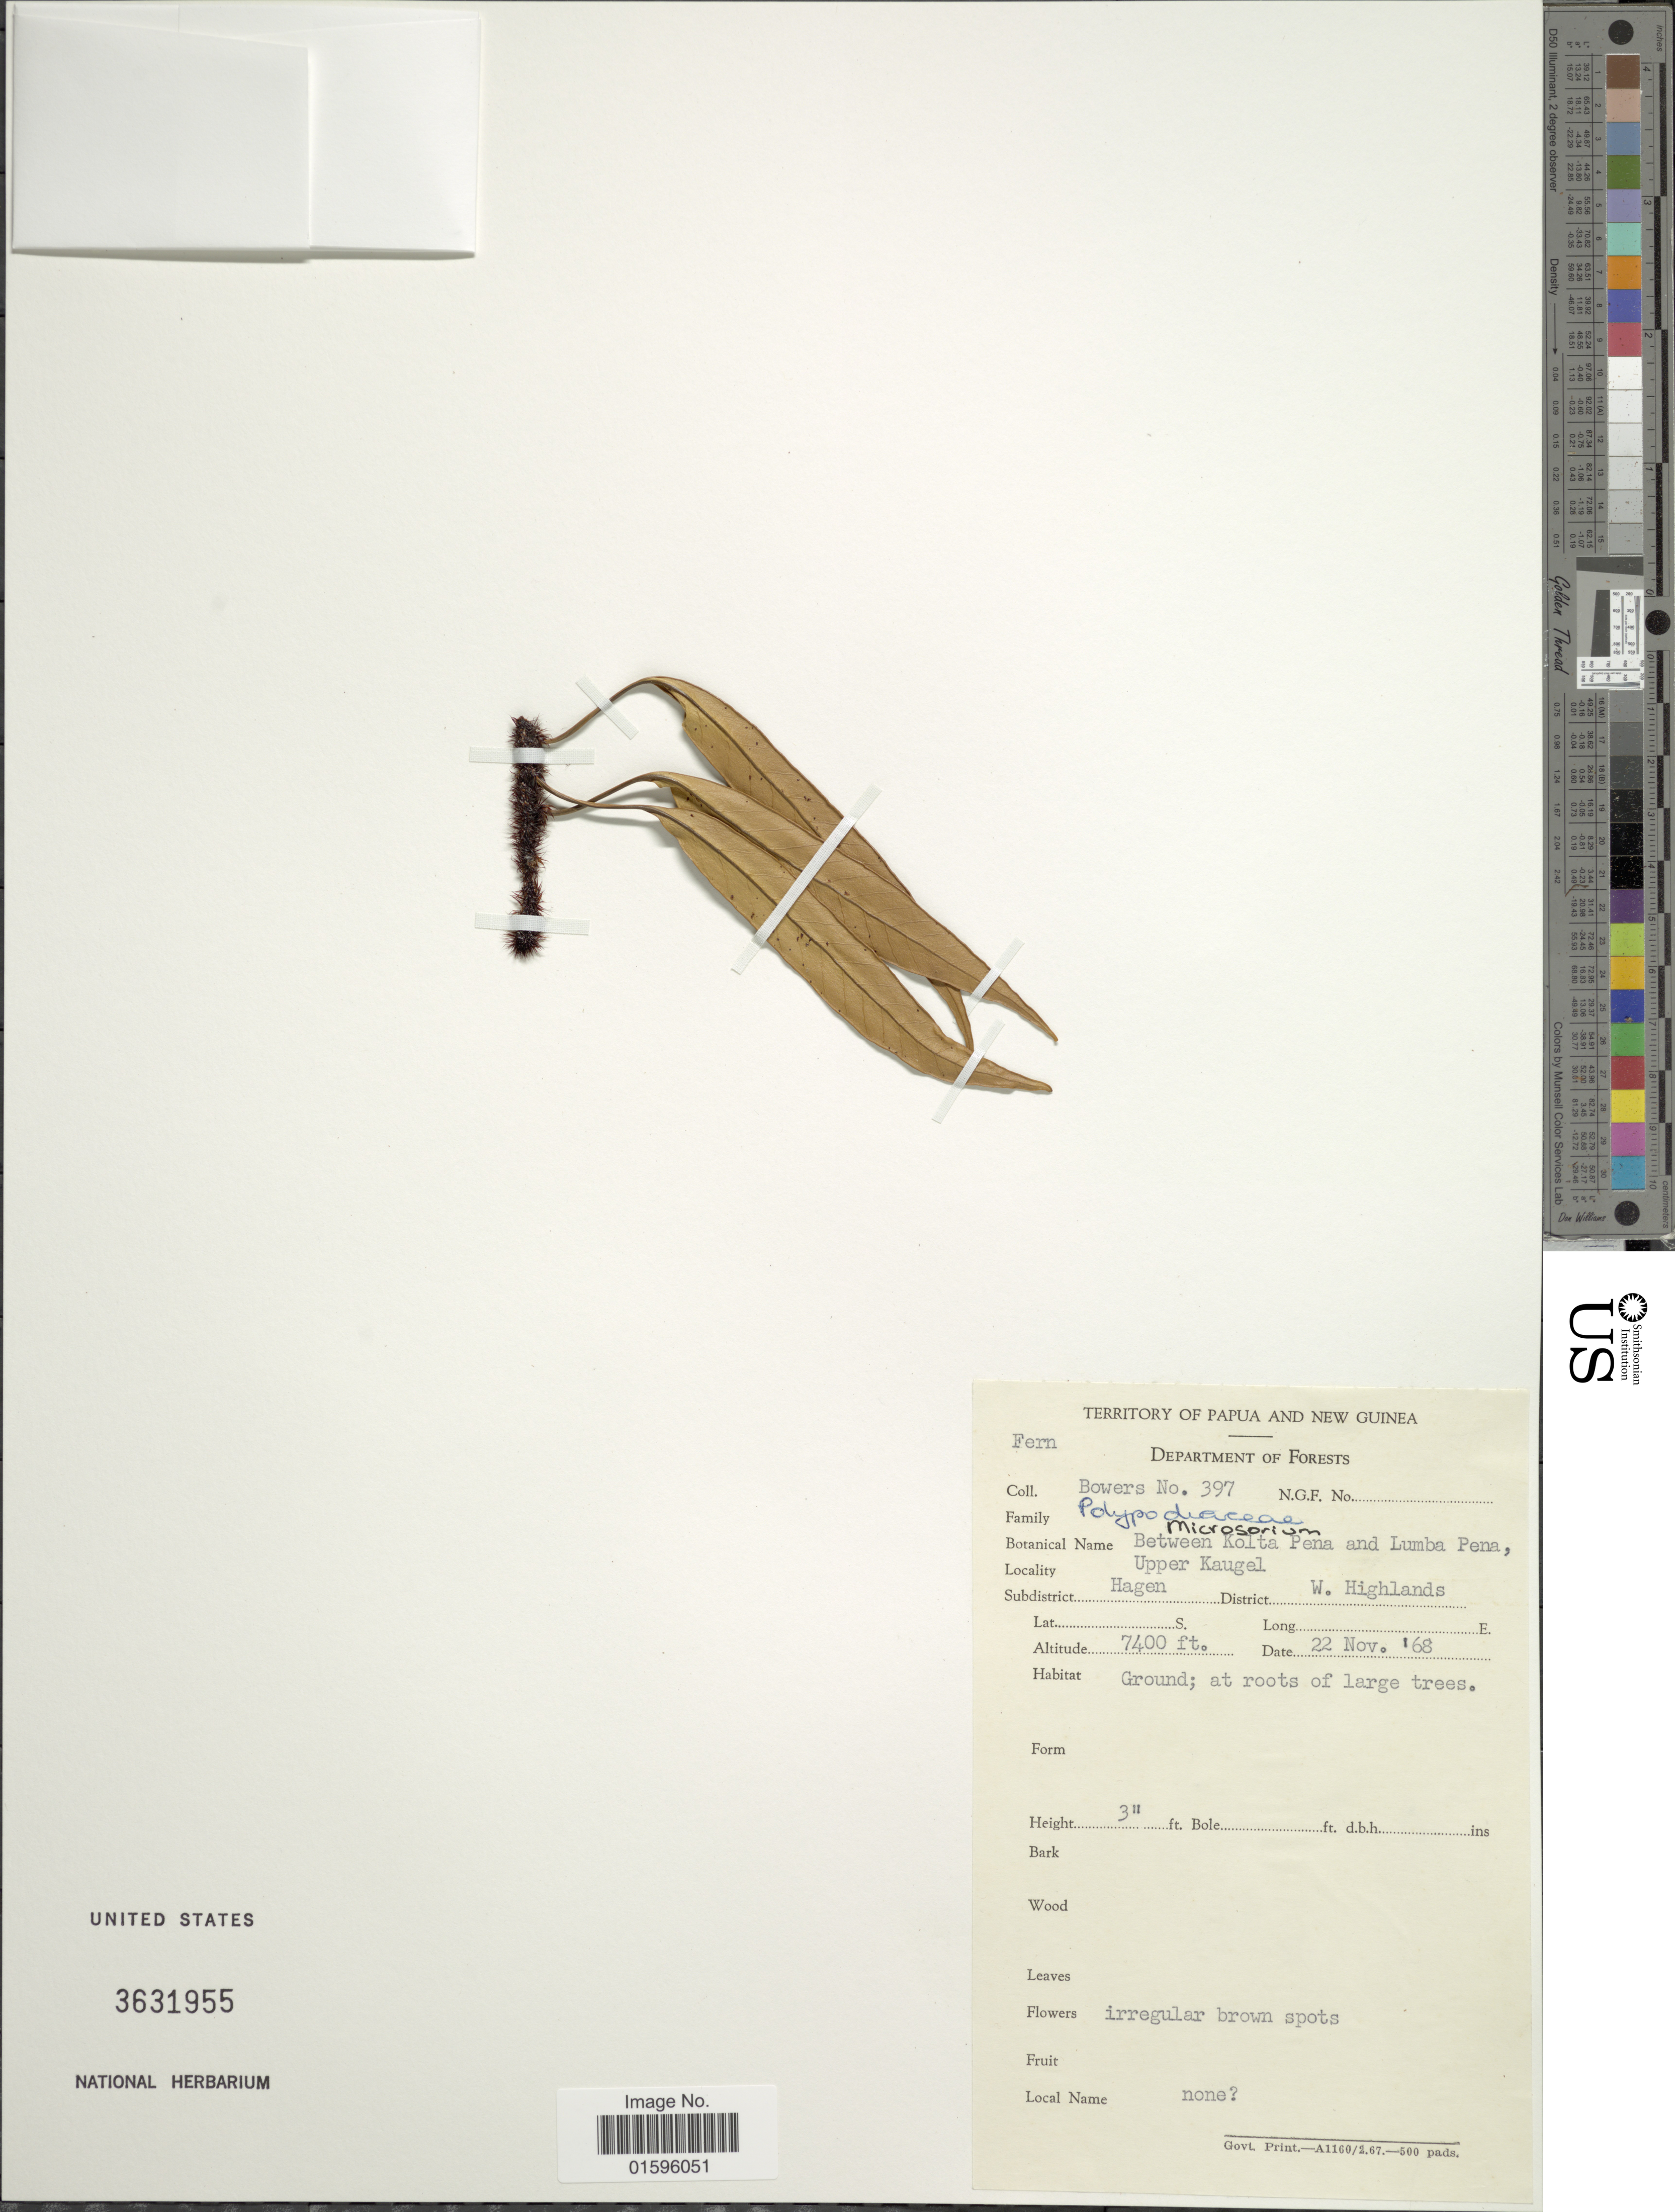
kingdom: Plantae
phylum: Tracheophyta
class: Polypodiopsida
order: Polypodiales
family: Polypodiaceae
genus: Polypodium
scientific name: Polypodium sp.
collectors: -. Bowers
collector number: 397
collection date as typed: Transcribed d/m/y: 22/11/68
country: Papua New Guinea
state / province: Western Highlands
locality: Territory of Papua and New Guinea, between Kolta Pena and Lumba Pena, Upper Kaugel, Subdistrict Hagen, District W. Highlands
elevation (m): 2256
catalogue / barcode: US 3631955